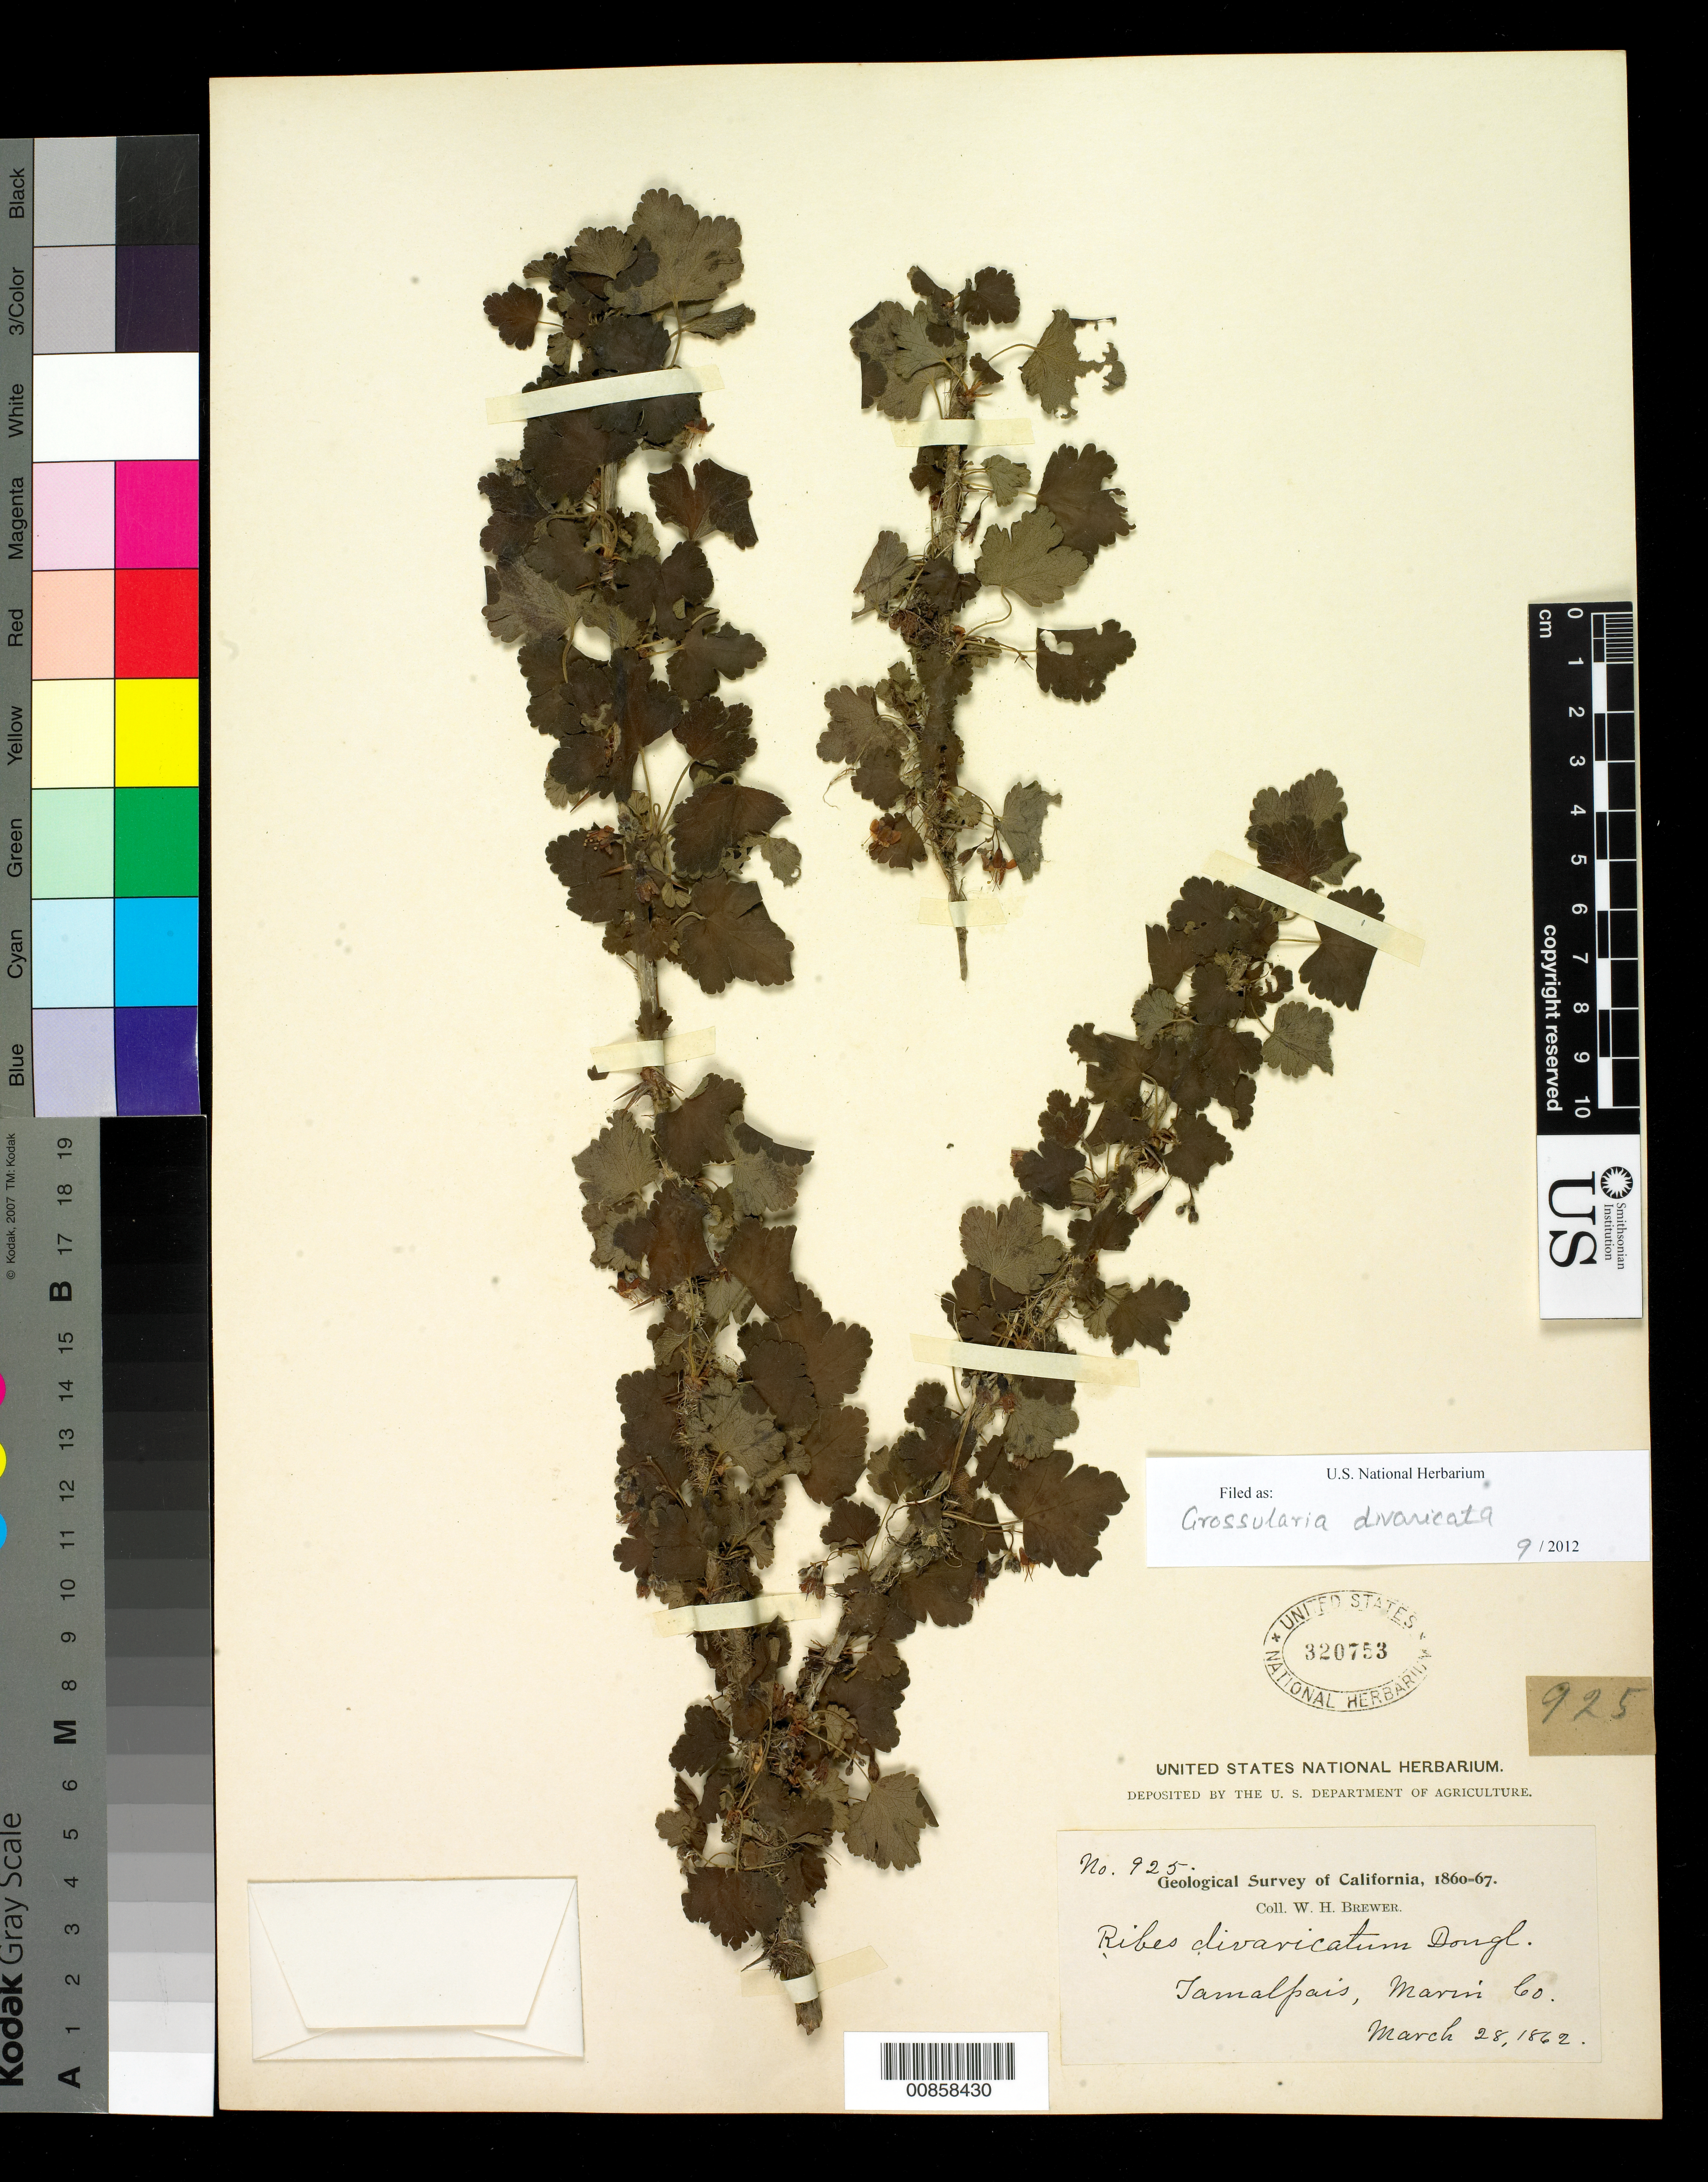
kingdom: Plantae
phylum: Tracheophyta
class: Magnoliopsida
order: Saxifragales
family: Grossulariaceae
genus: Ribes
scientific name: Ribes divaricatum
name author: Douglas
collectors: W. H. Brewer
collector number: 925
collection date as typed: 28 Mar 1862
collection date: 1862-03-28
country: United States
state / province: California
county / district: Marin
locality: Tamalpais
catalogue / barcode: US 320753